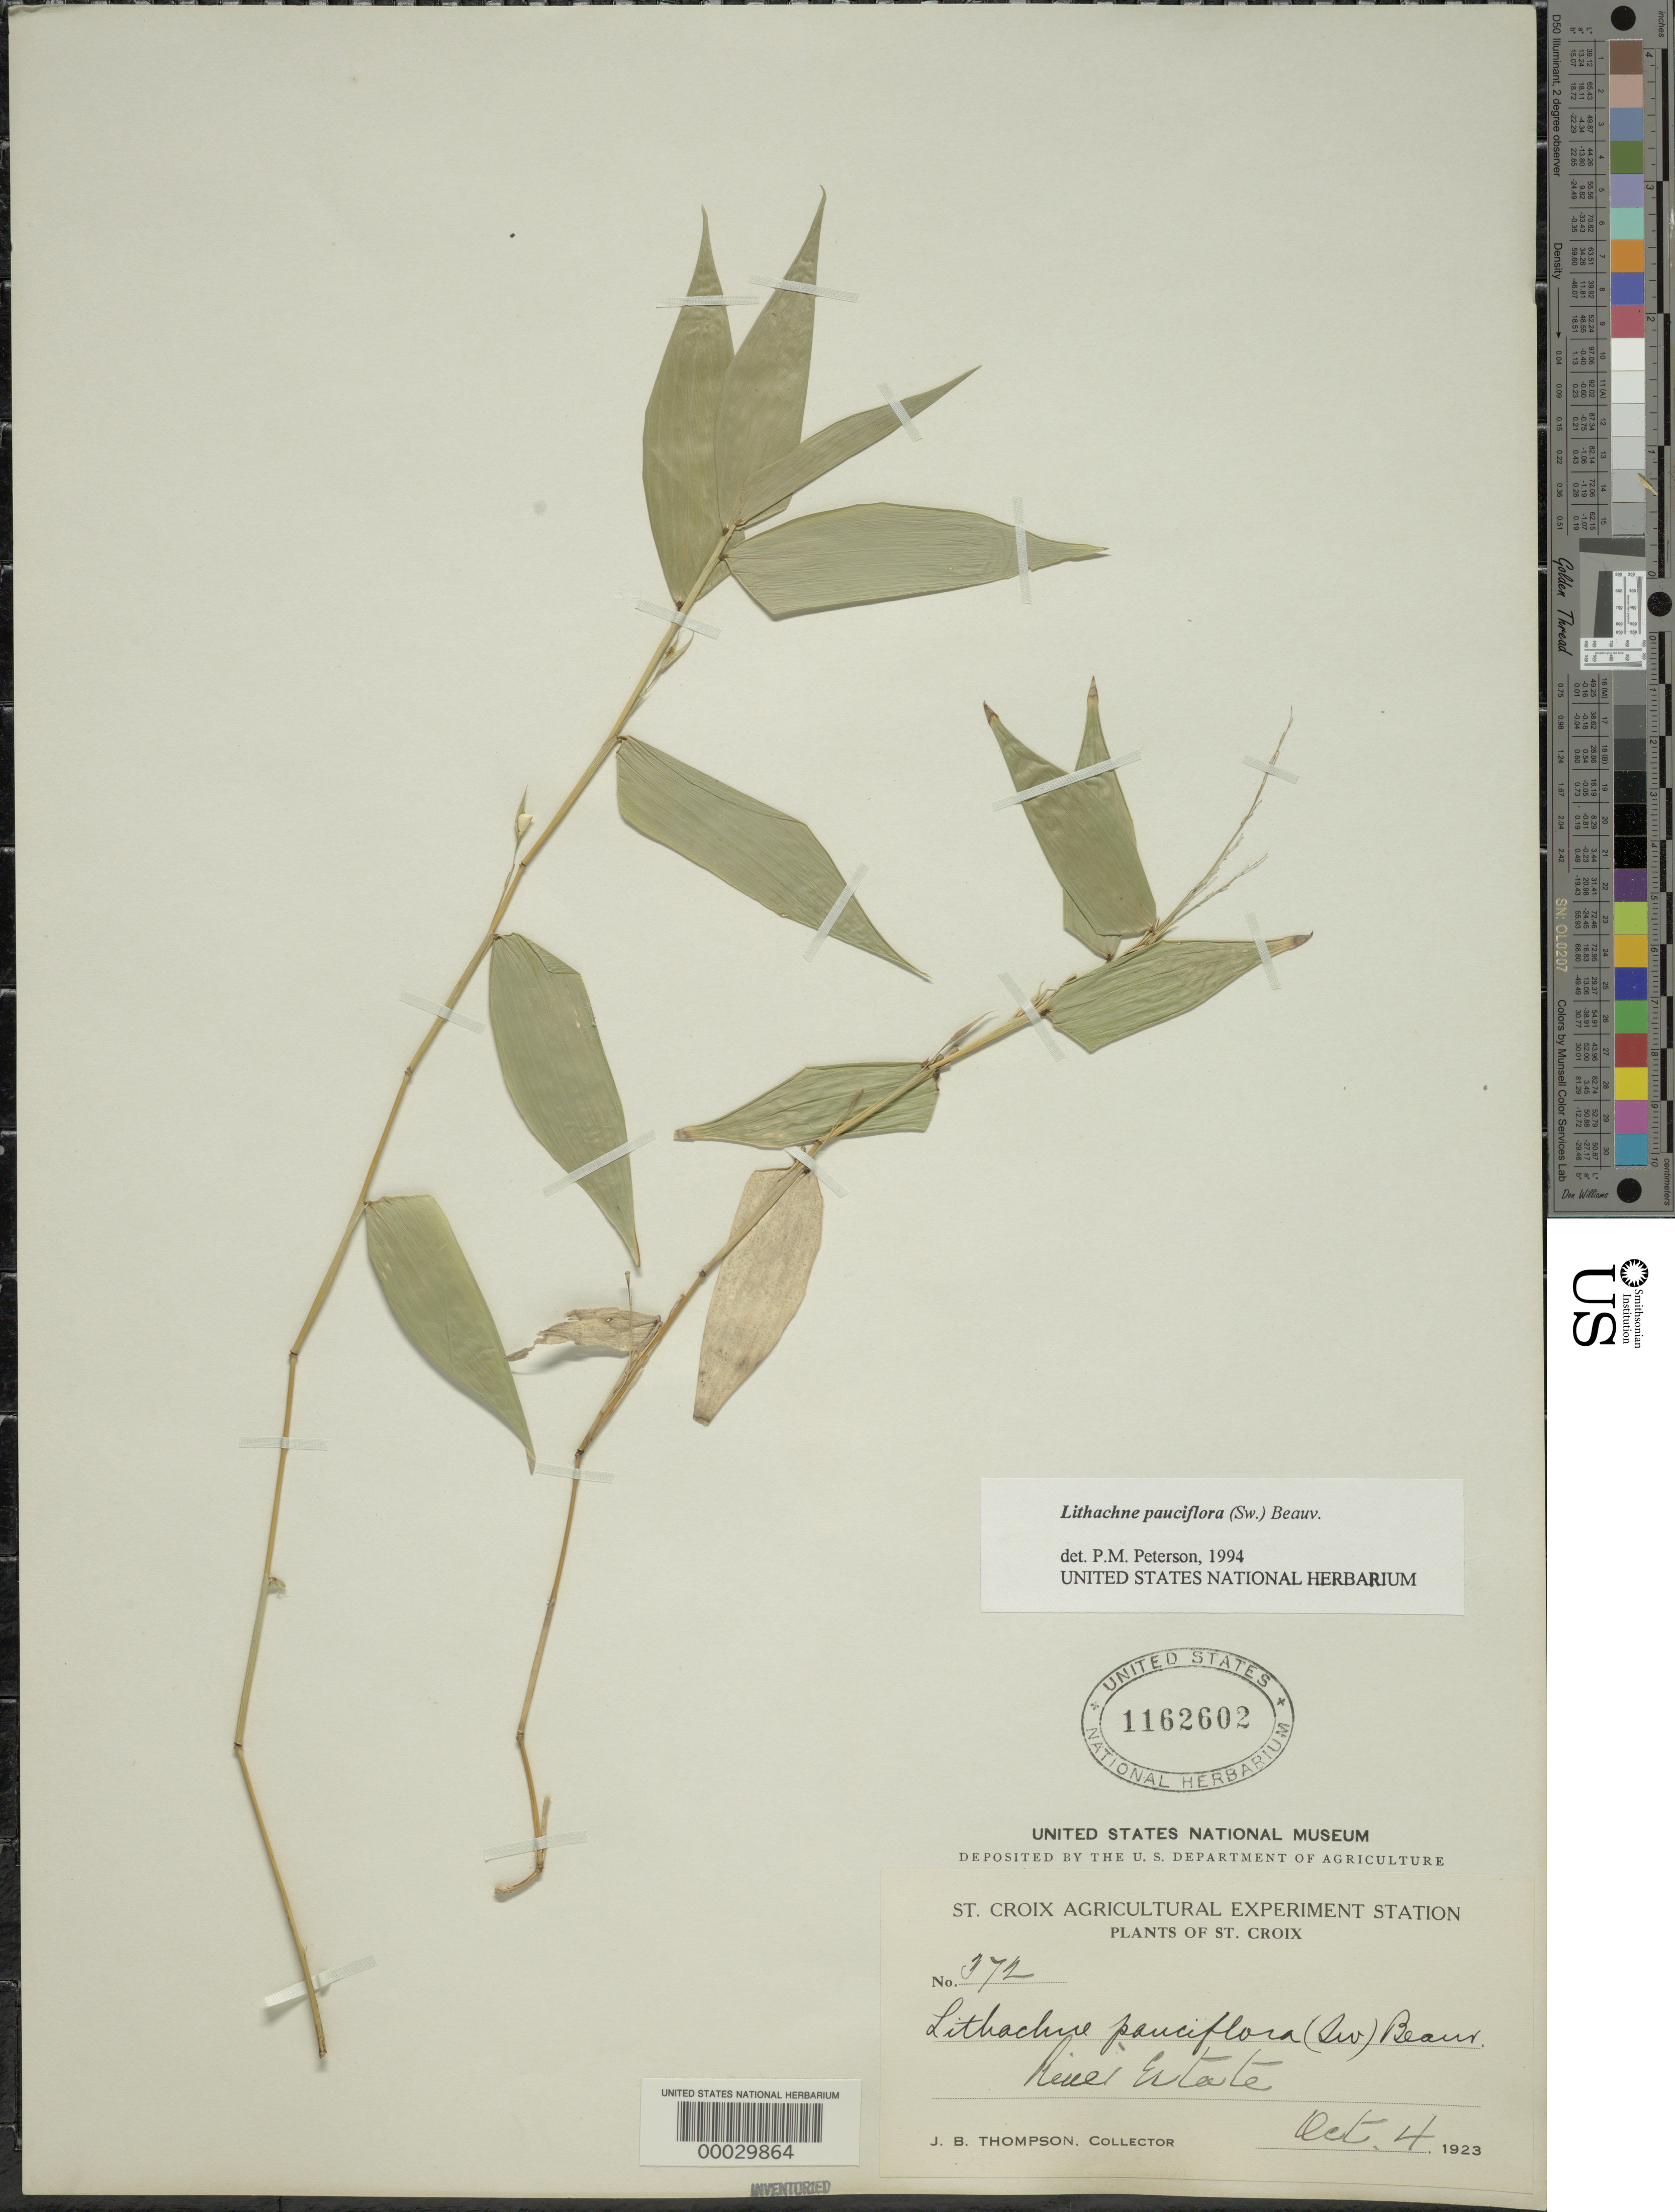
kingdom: Plantae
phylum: Tracheophyta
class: Liliopsida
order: Poales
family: Poaceae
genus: Lithachne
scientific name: Lithachne pauciflora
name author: (Sw.) P. Beauv.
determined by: Peterson, Paul M., (BOT), Smithsonian Institution - National Museum of Natural History (UNITED STATES)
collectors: J. B. Thompson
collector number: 372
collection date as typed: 04 Oct 1923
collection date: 1923-10-04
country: U.S. Virgin Islands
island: St. Croix Island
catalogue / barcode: US 1162602